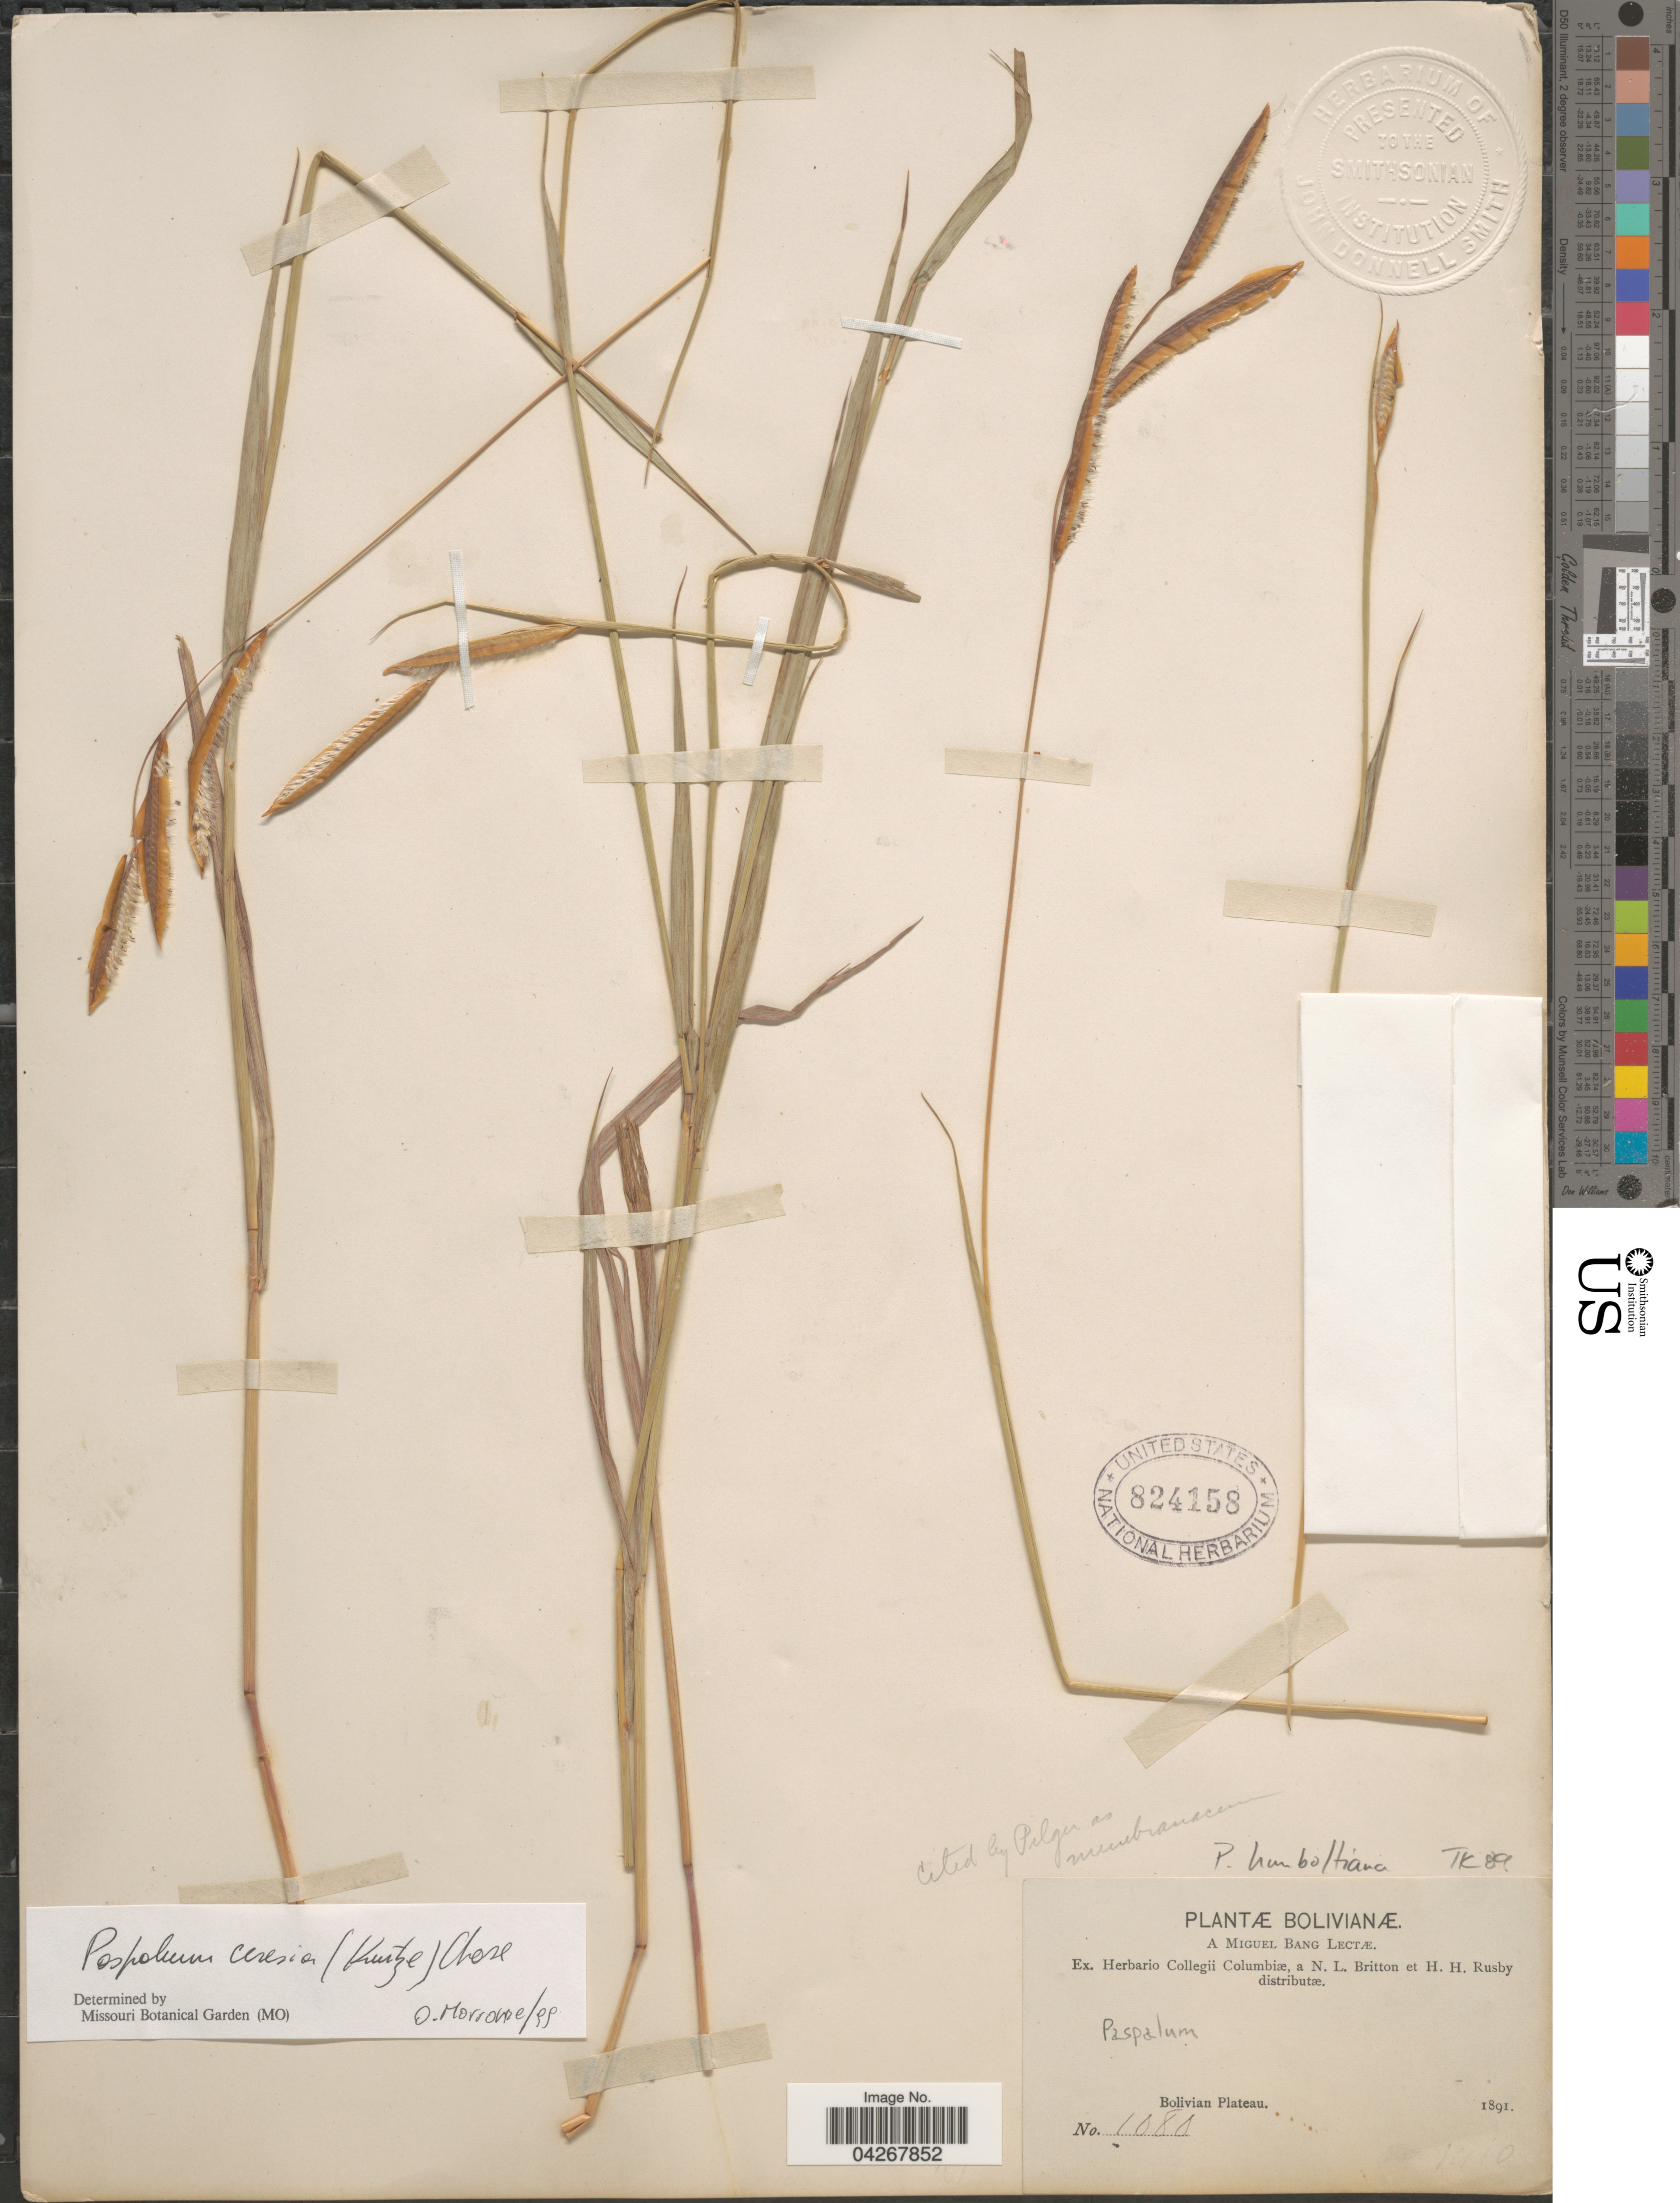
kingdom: Plantae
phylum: Tracheophyta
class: Liliopsida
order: Poales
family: Poaceae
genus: Paspalum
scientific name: Paspalum ceresia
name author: (Kuntze) Chase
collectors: M. Bang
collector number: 1080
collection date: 1891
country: Bolivia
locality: Bolivian Plateau.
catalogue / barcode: US 824158